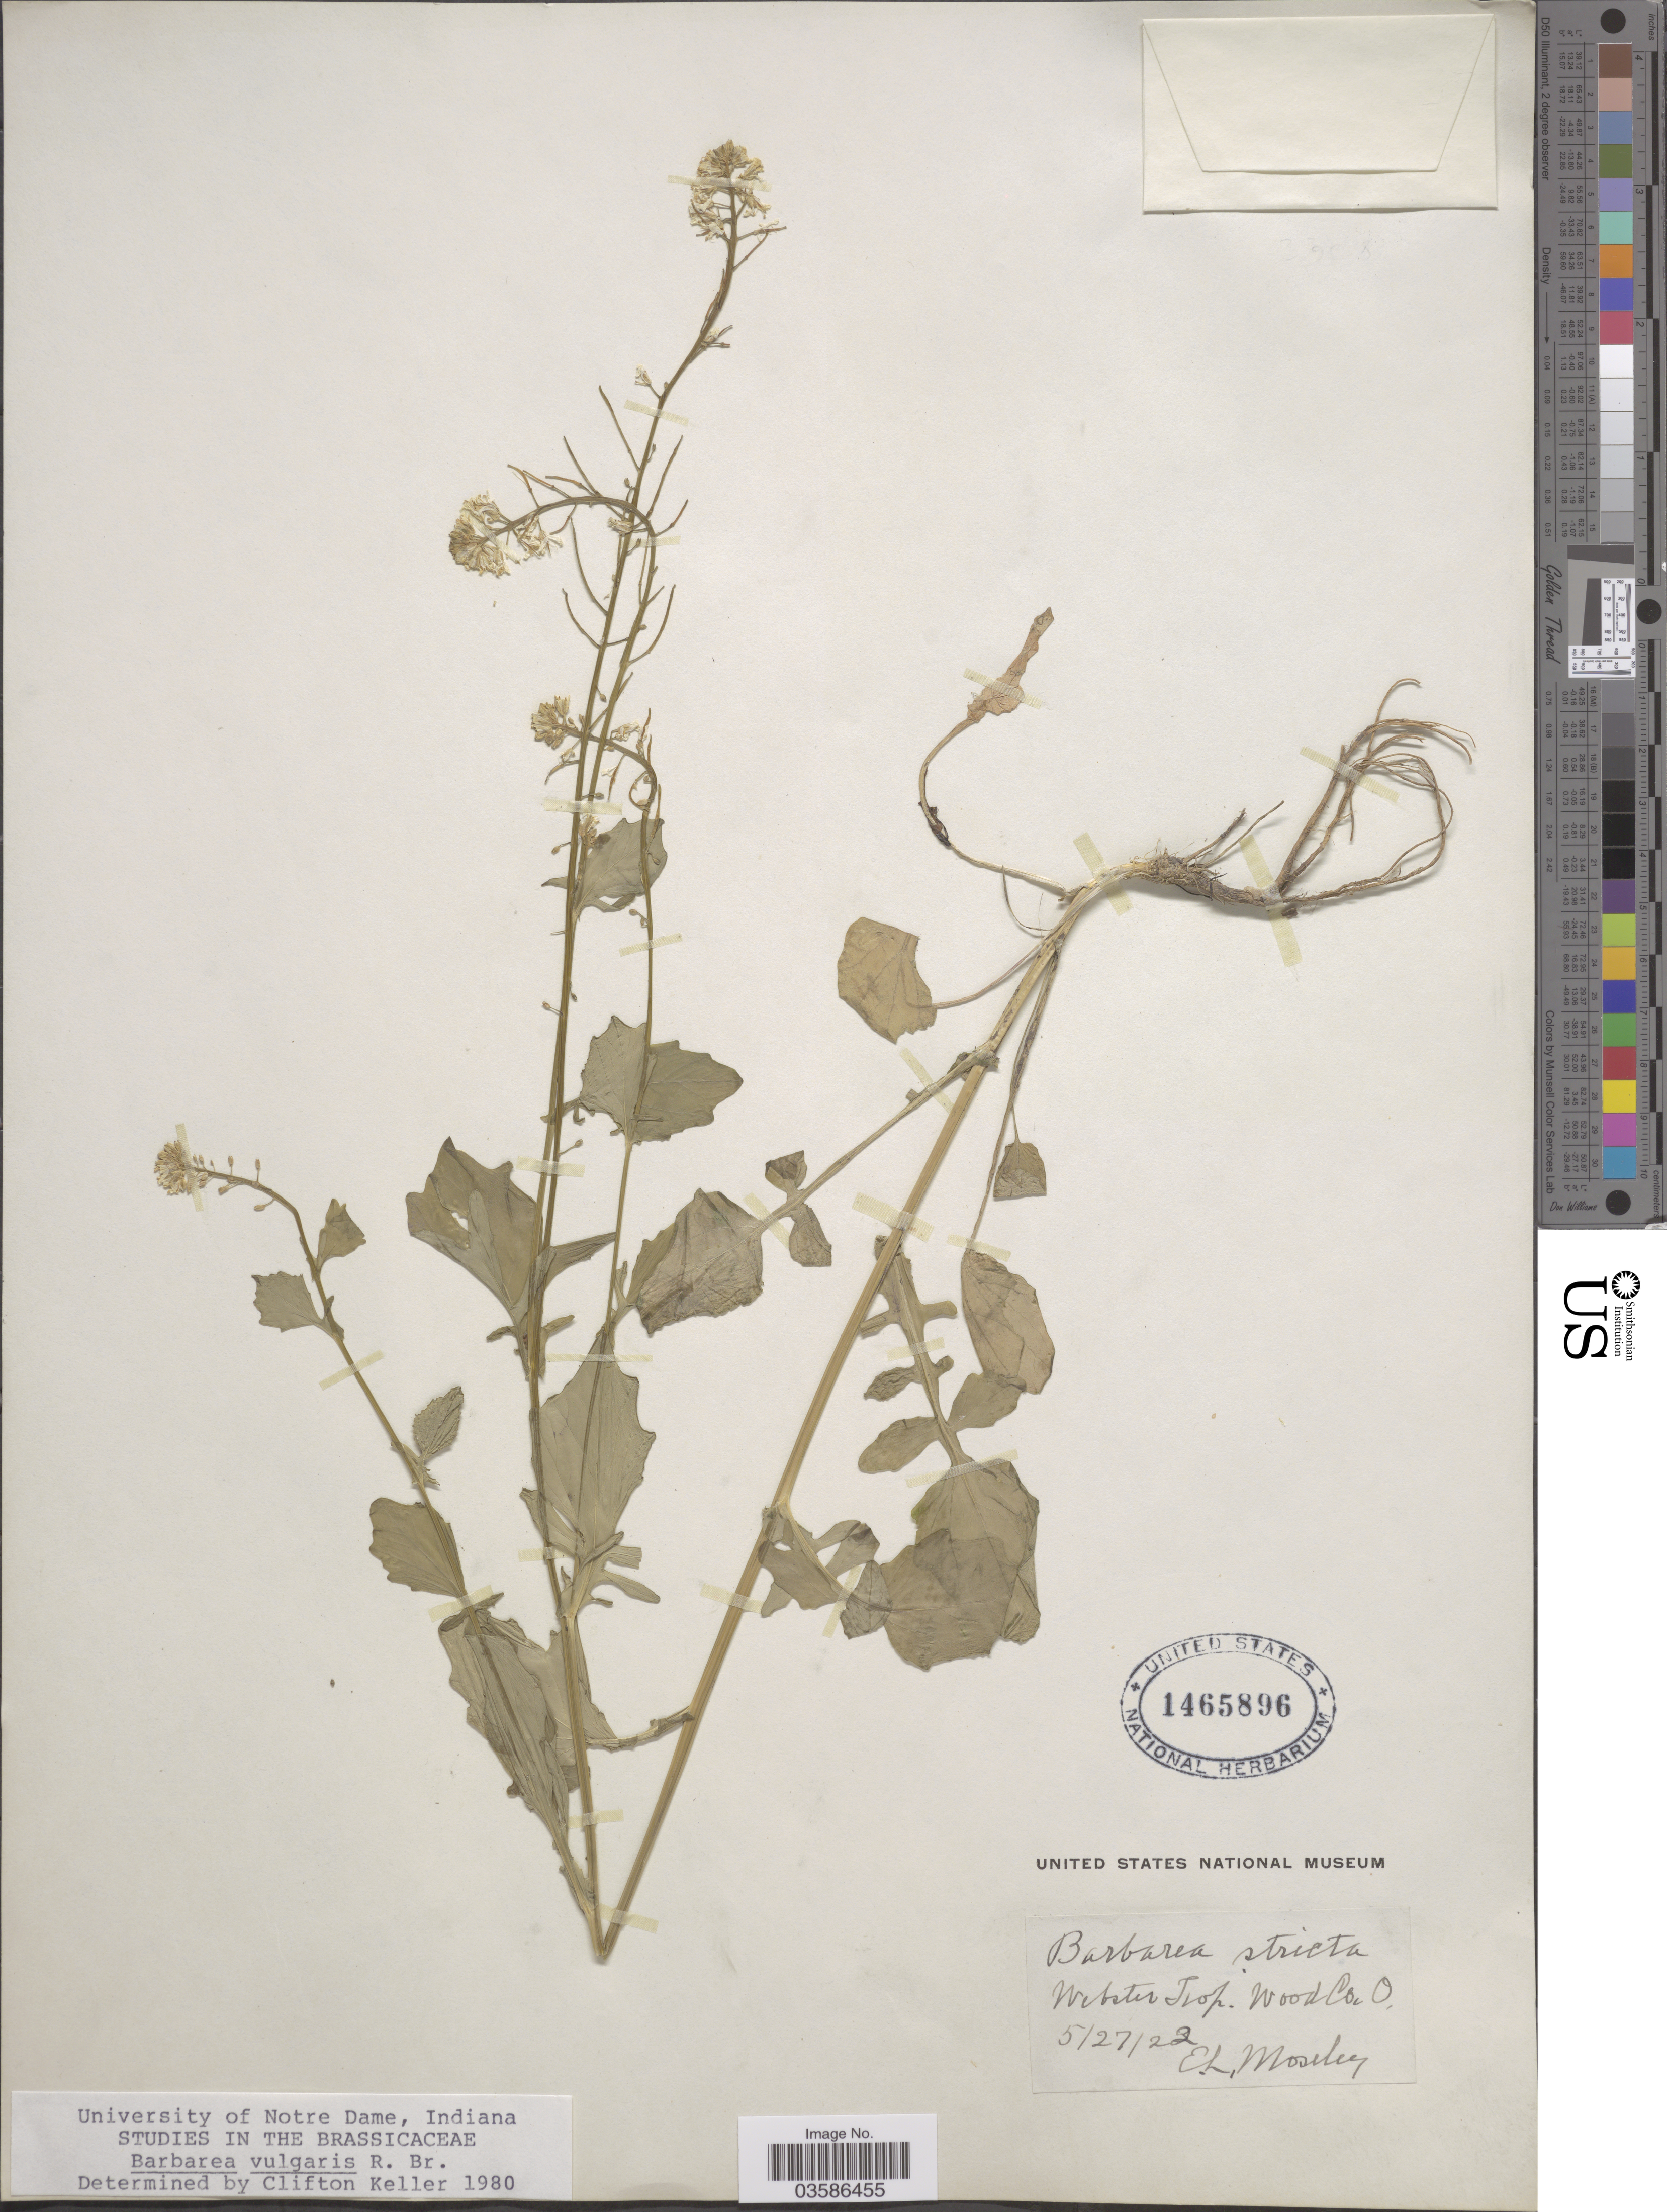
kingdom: Plantae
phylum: Tracheophyta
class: Magnoliopsida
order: Brassicales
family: Brassicaceae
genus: Barbarea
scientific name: Barbarea vulgaris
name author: W.T. Aiton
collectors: E. Moseley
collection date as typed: Transcribed d/m/y: 27/5/22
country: United States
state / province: Ohio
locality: Webster Twp. Wood Co.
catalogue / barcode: US 1465896